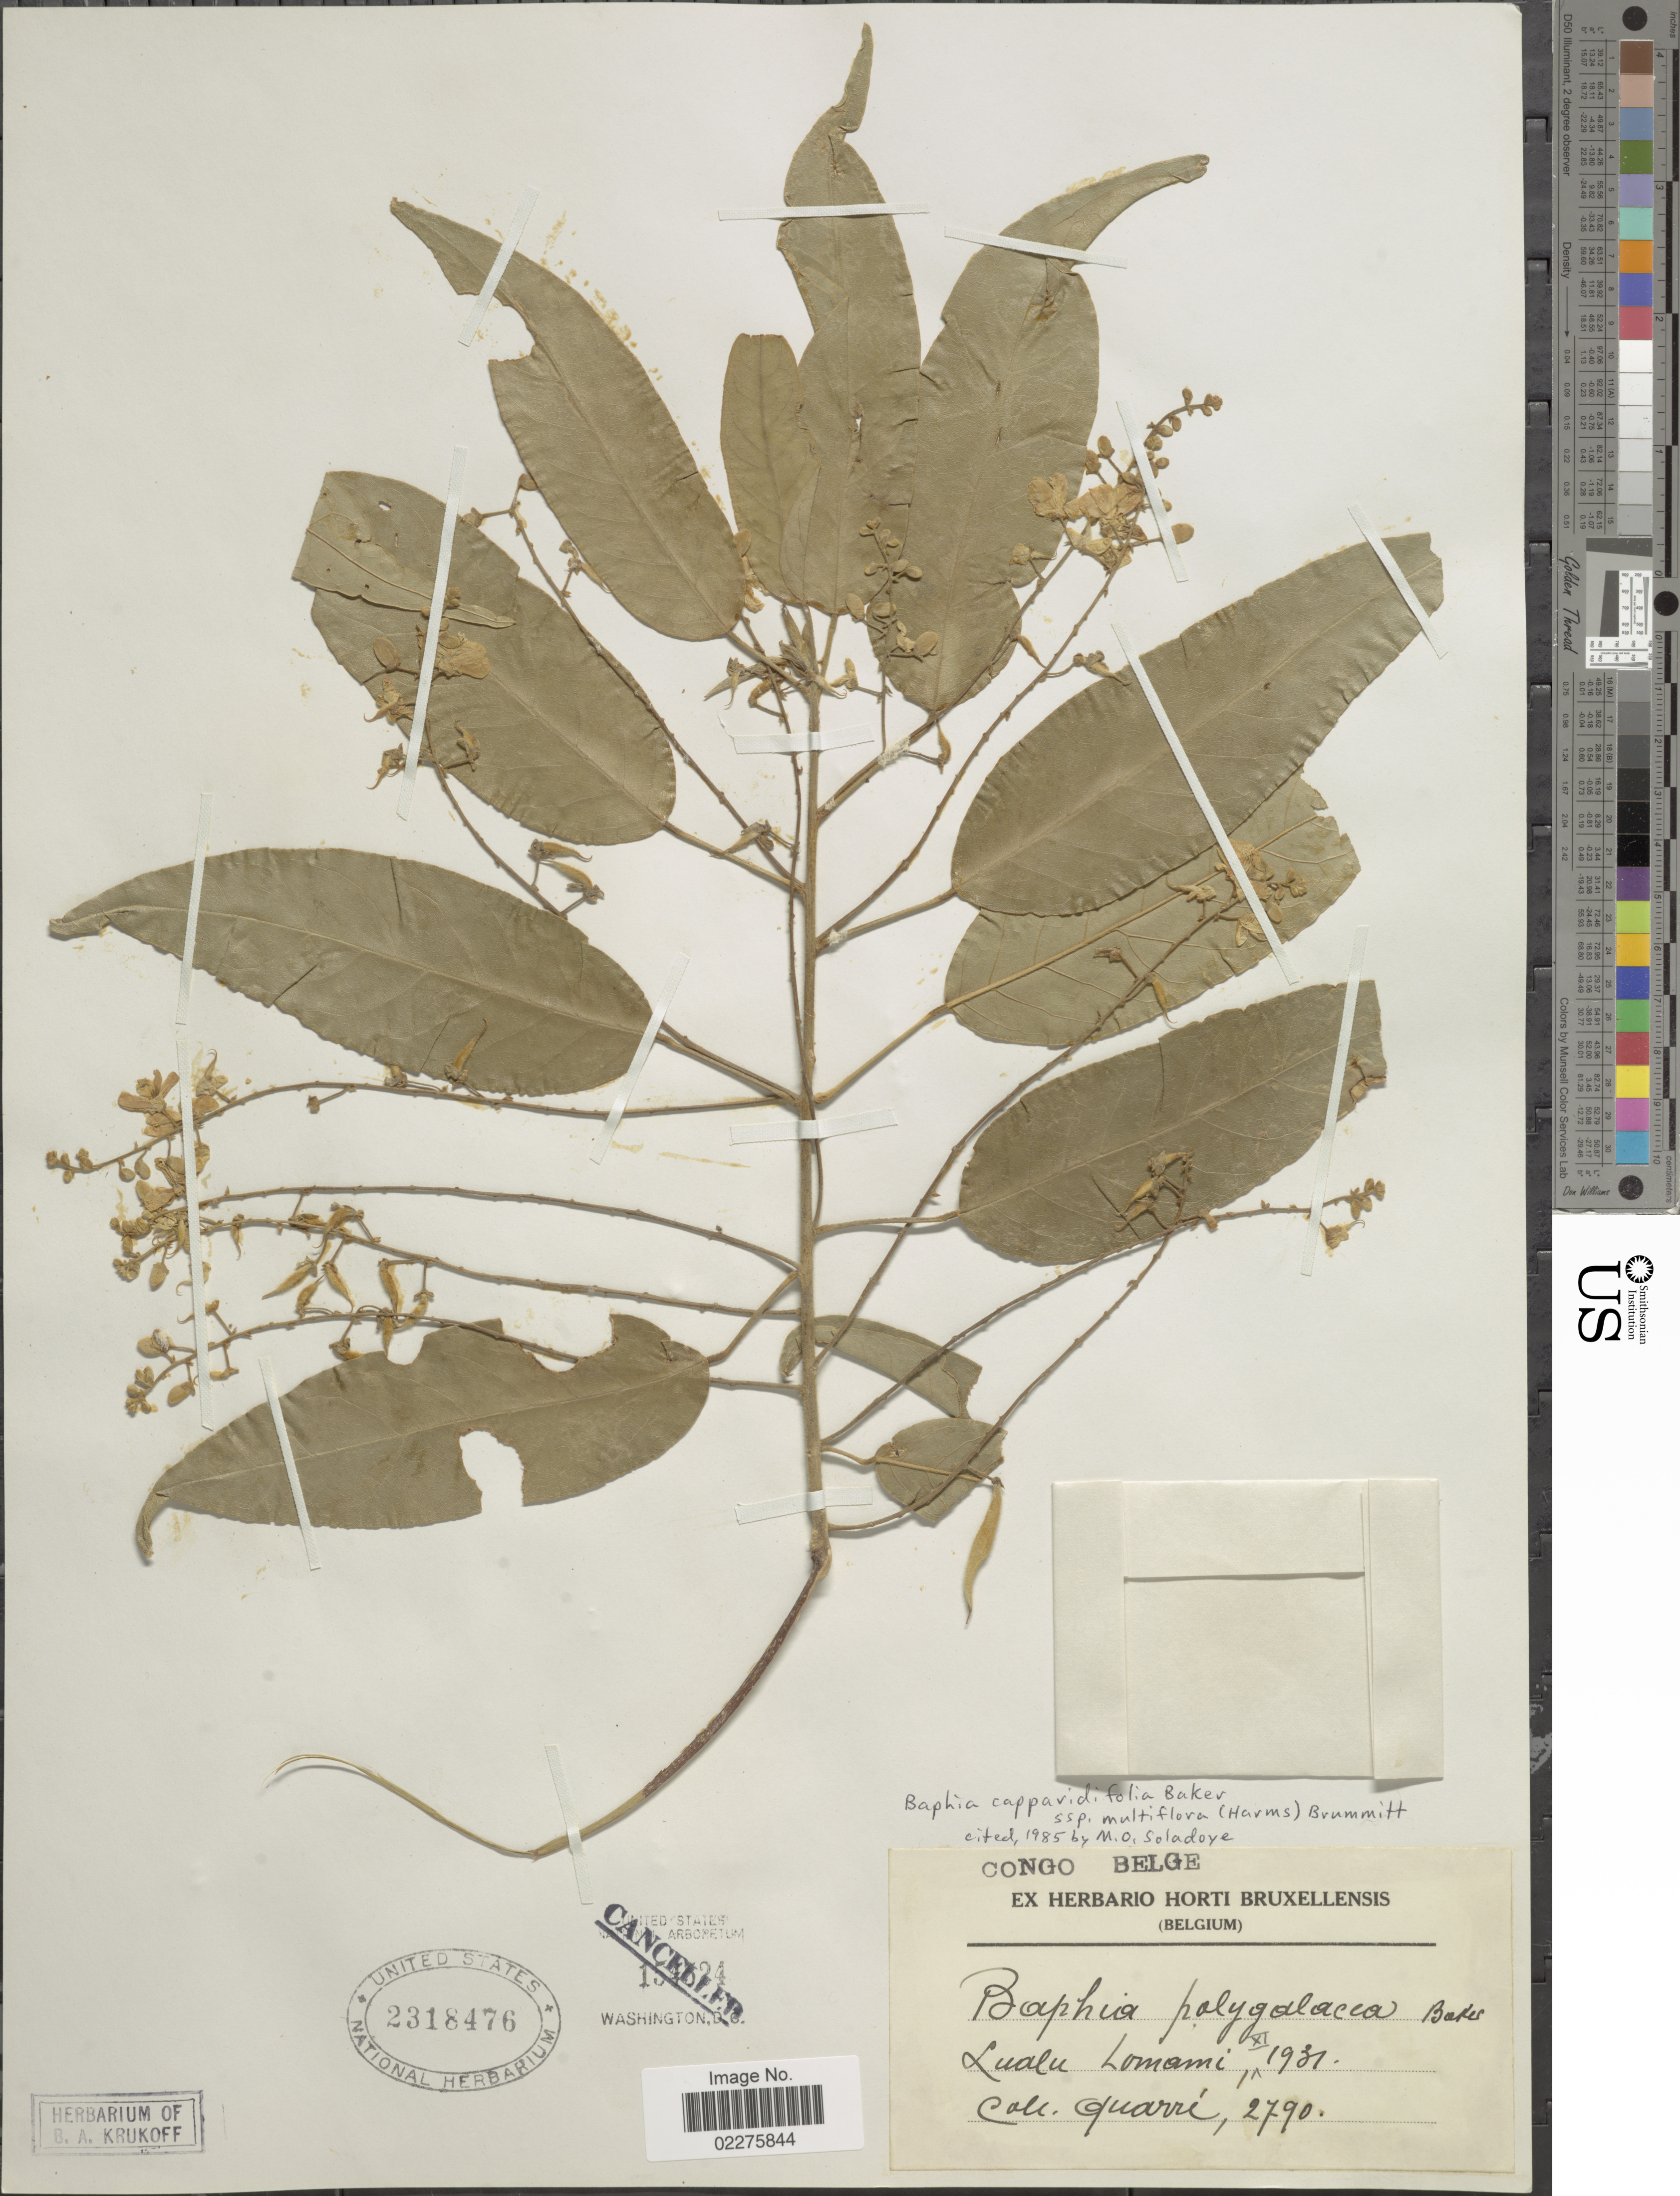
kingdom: Plantae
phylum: Tracheophyta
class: Magnoliopsida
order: Fabales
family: Fabaceae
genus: Baphia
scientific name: Baphia capparidifolia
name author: Baker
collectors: -. Quarre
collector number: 2790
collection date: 1931-11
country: Congo, Democratic Republic of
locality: Congo Belge, Lualu, Lomami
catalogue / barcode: US 2318476